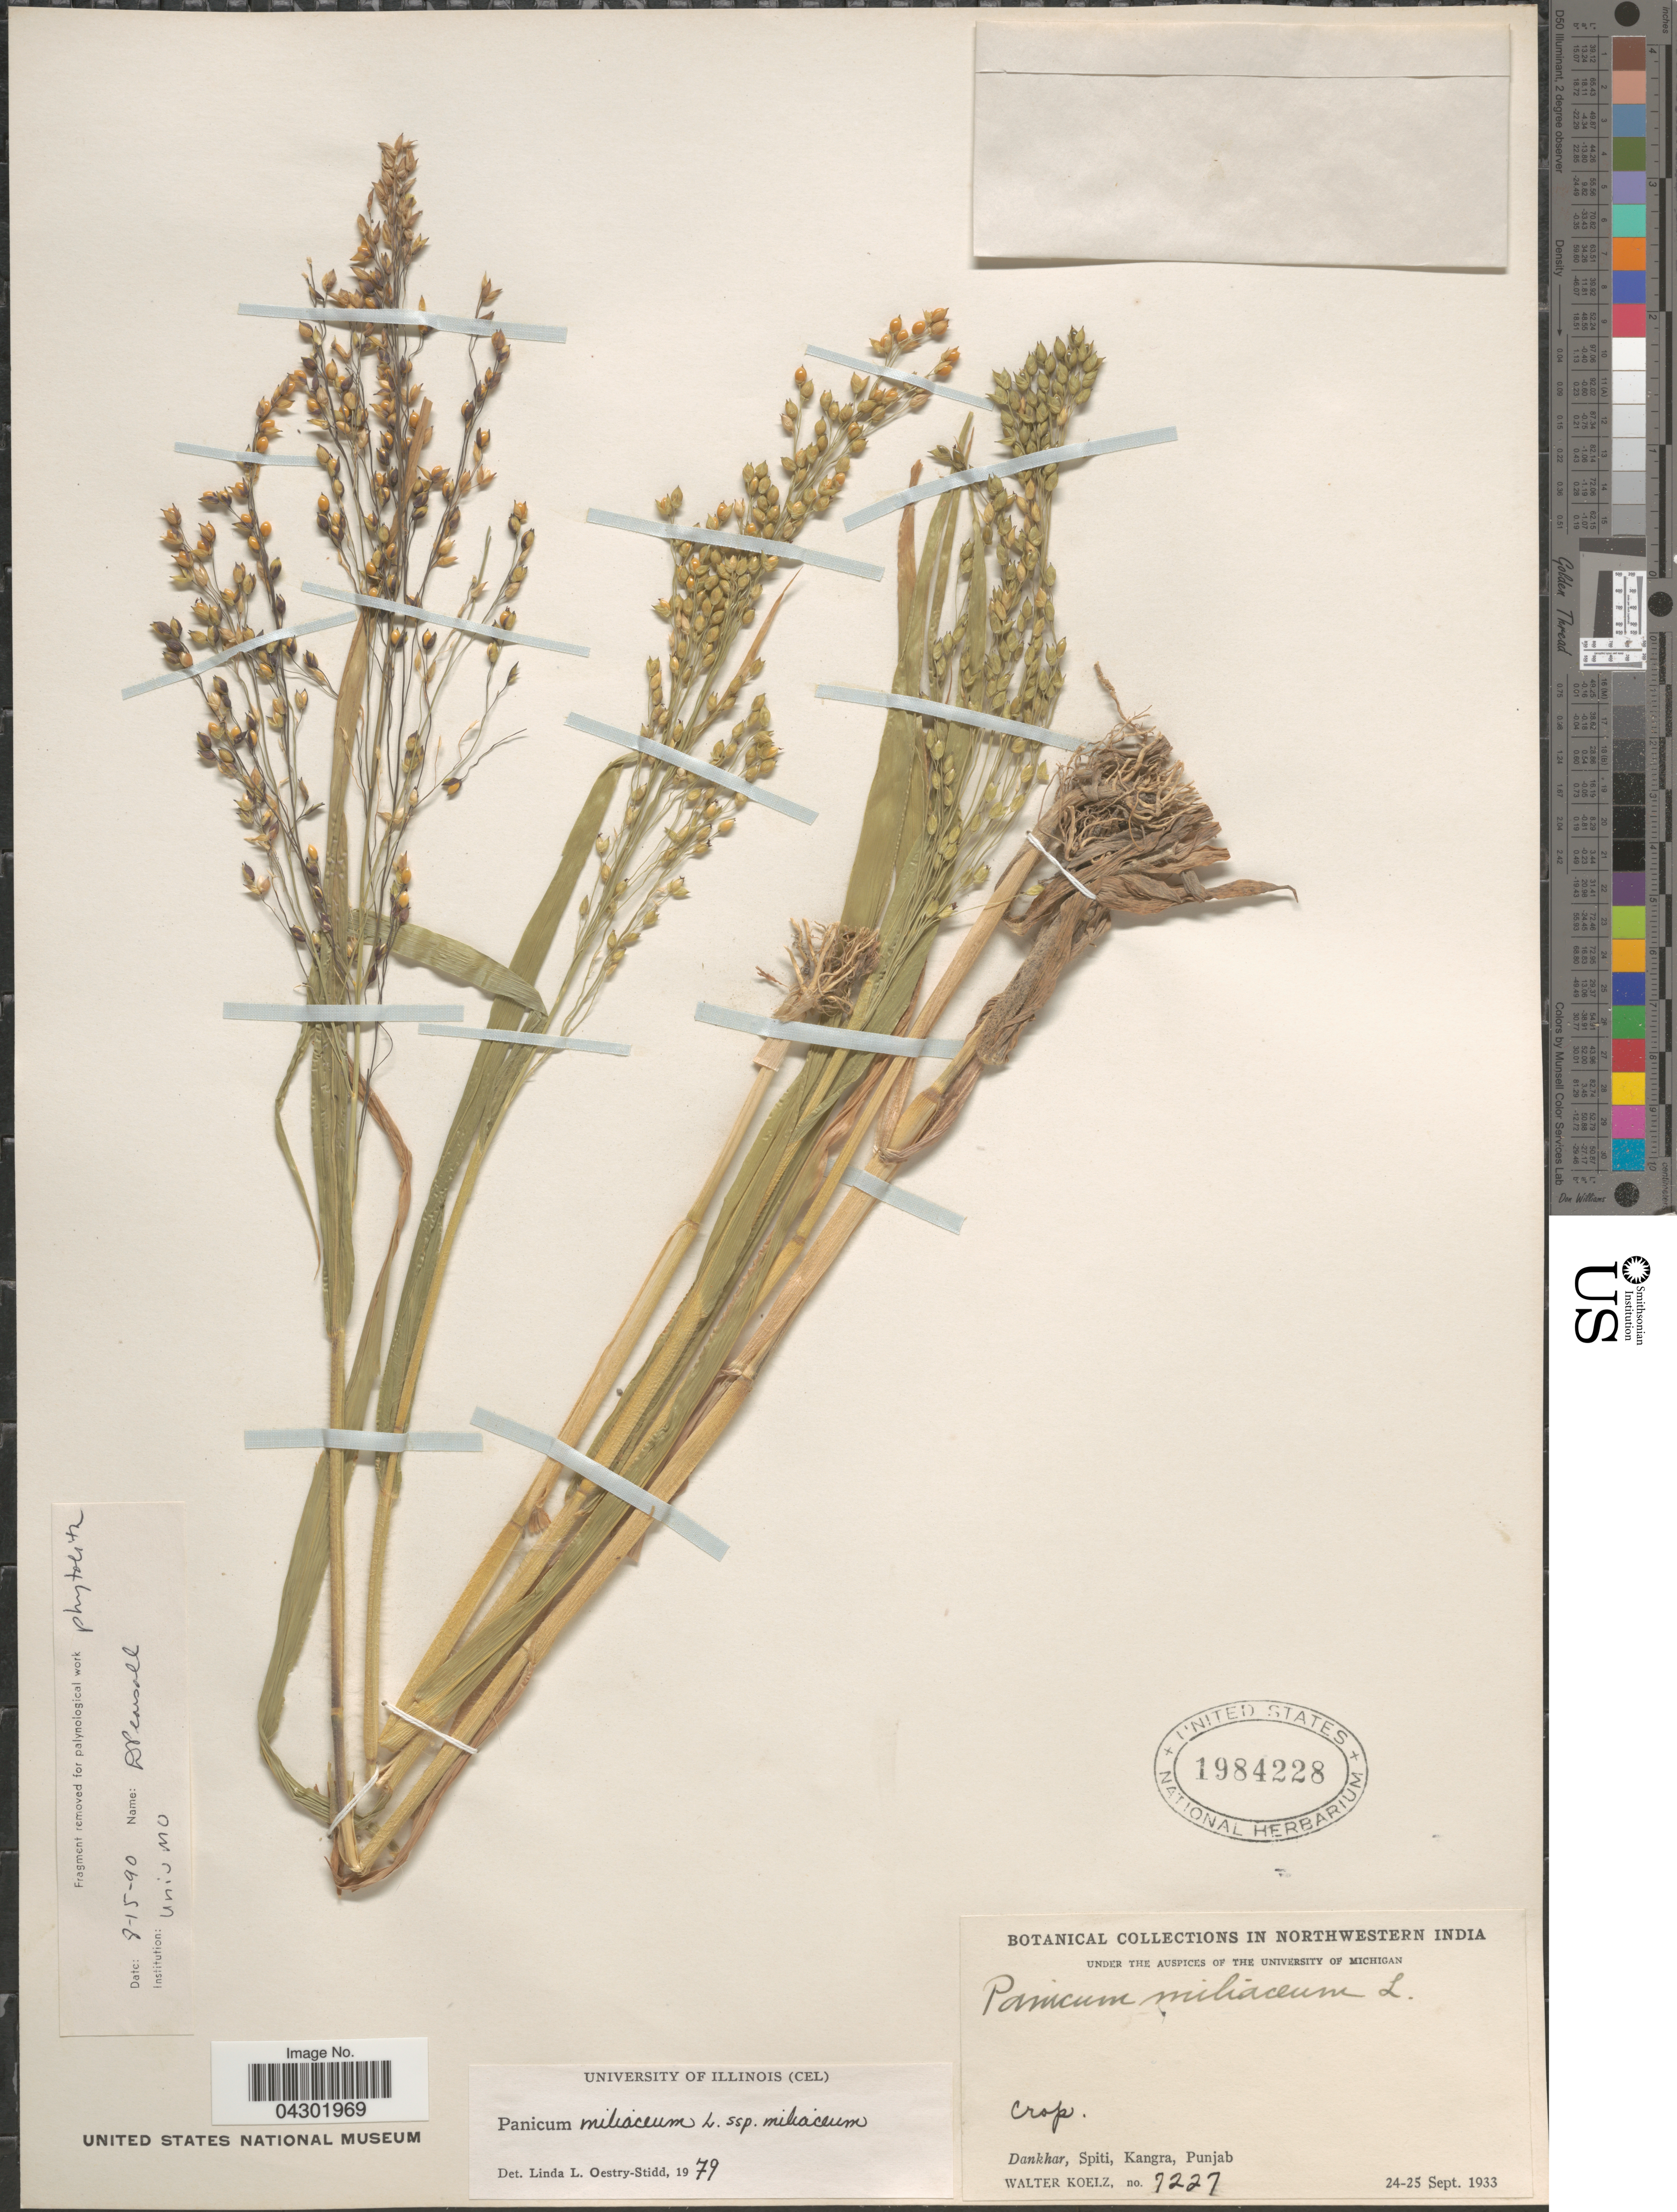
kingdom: Plantae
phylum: Tracheophyta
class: Liliopsida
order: Poales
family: Poaceae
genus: Panicum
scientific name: Panicum miliaceum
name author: L.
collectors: W. N. Koelz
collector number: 7227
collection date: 1933-09-24/1933-09-25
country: India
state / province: Punjab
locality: Northwestern India. Dankhar, Spiti, Kangra.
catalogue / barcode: US 1984228